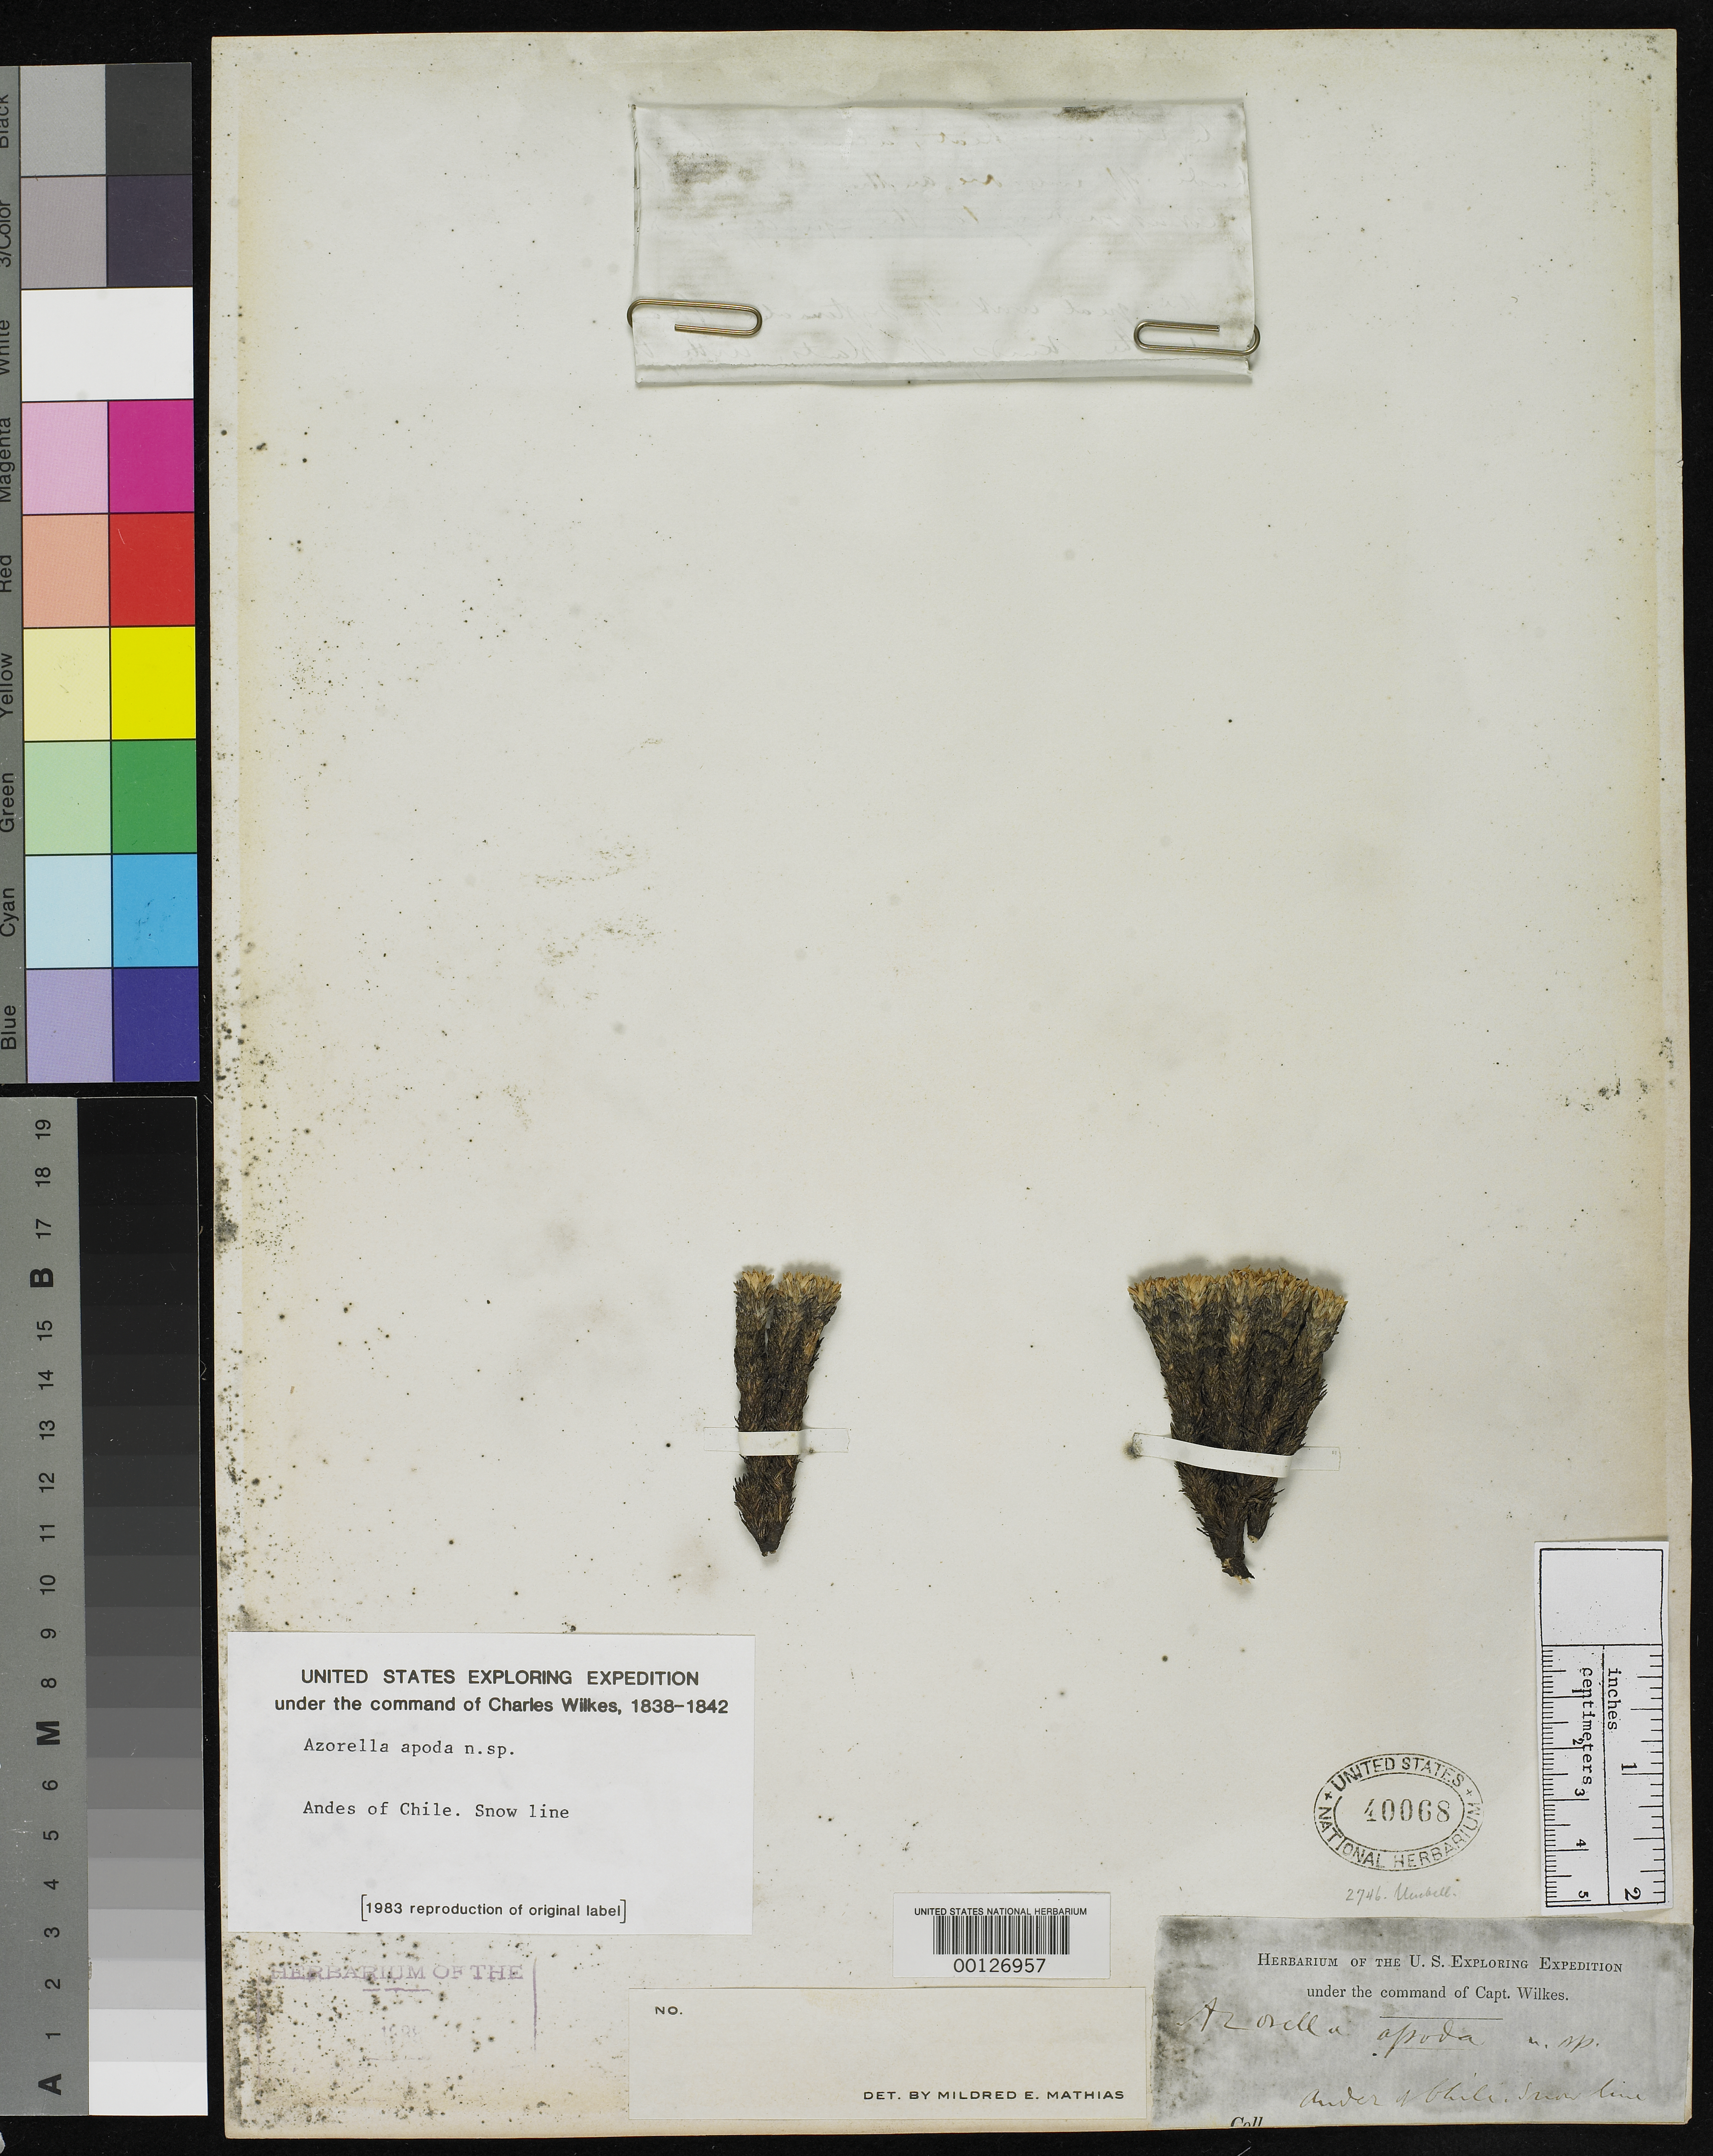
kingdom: Plantae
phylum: Tracheophyta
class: Magnoliopsida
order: Apiales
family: Apiaceae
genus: Azorella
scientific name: Azorella apoda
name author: A. Gray in Wilkes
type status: Holotype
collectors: Wilkes Explor. Exped.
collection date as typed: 1838 to -- --- 1842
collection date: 1838/1842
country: Chile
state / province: Región Metropolitana (RM)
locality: Andes of Chile, snowline.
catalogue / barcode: US 40068